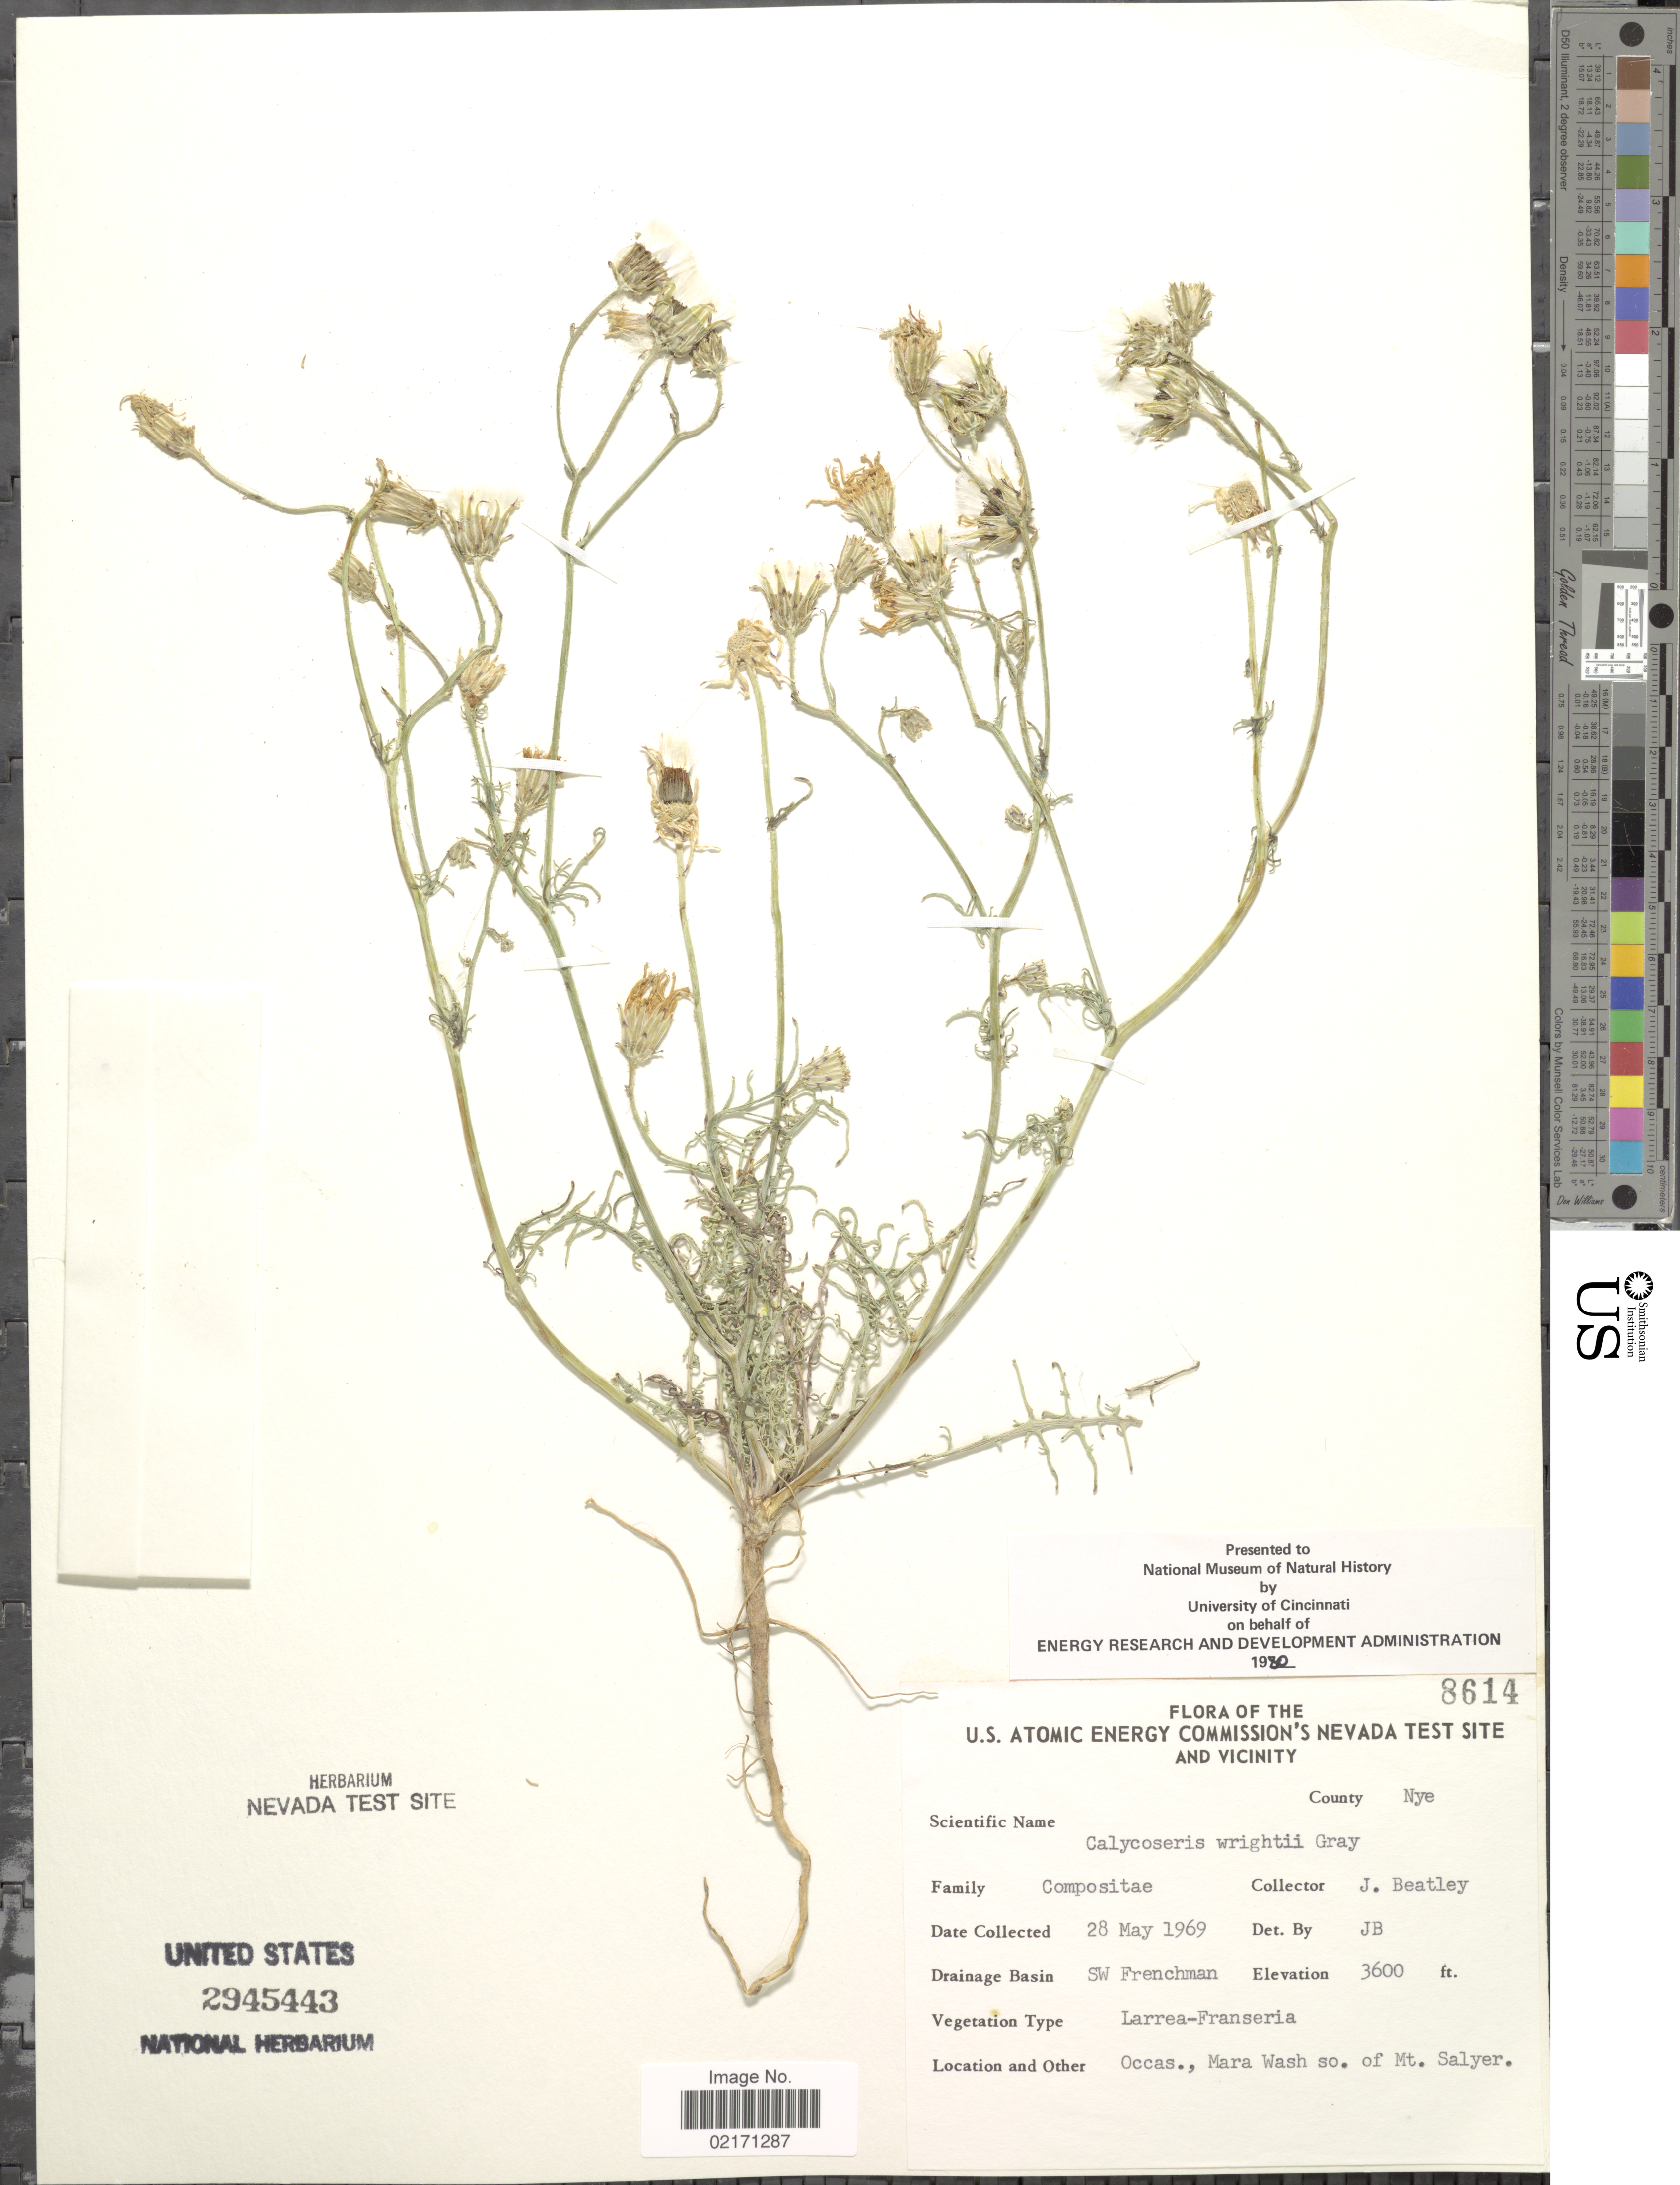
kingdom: Plantae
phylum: Tracheophyta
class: Magnoliopsida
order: Asterales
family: Asteraceae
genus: Calycoseris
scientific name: Calycoseris wrightii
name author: A. Gray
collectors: J. C. Beatley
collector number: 8614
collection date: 1969-05-28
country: United States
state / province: Nevada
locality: U.S. Atomic Energie Commision Nevada Test Site and vicinity. Occas., Mara Wash so. of Mt. Salyer. County Nye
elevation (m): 1097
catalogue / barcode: US 2945443